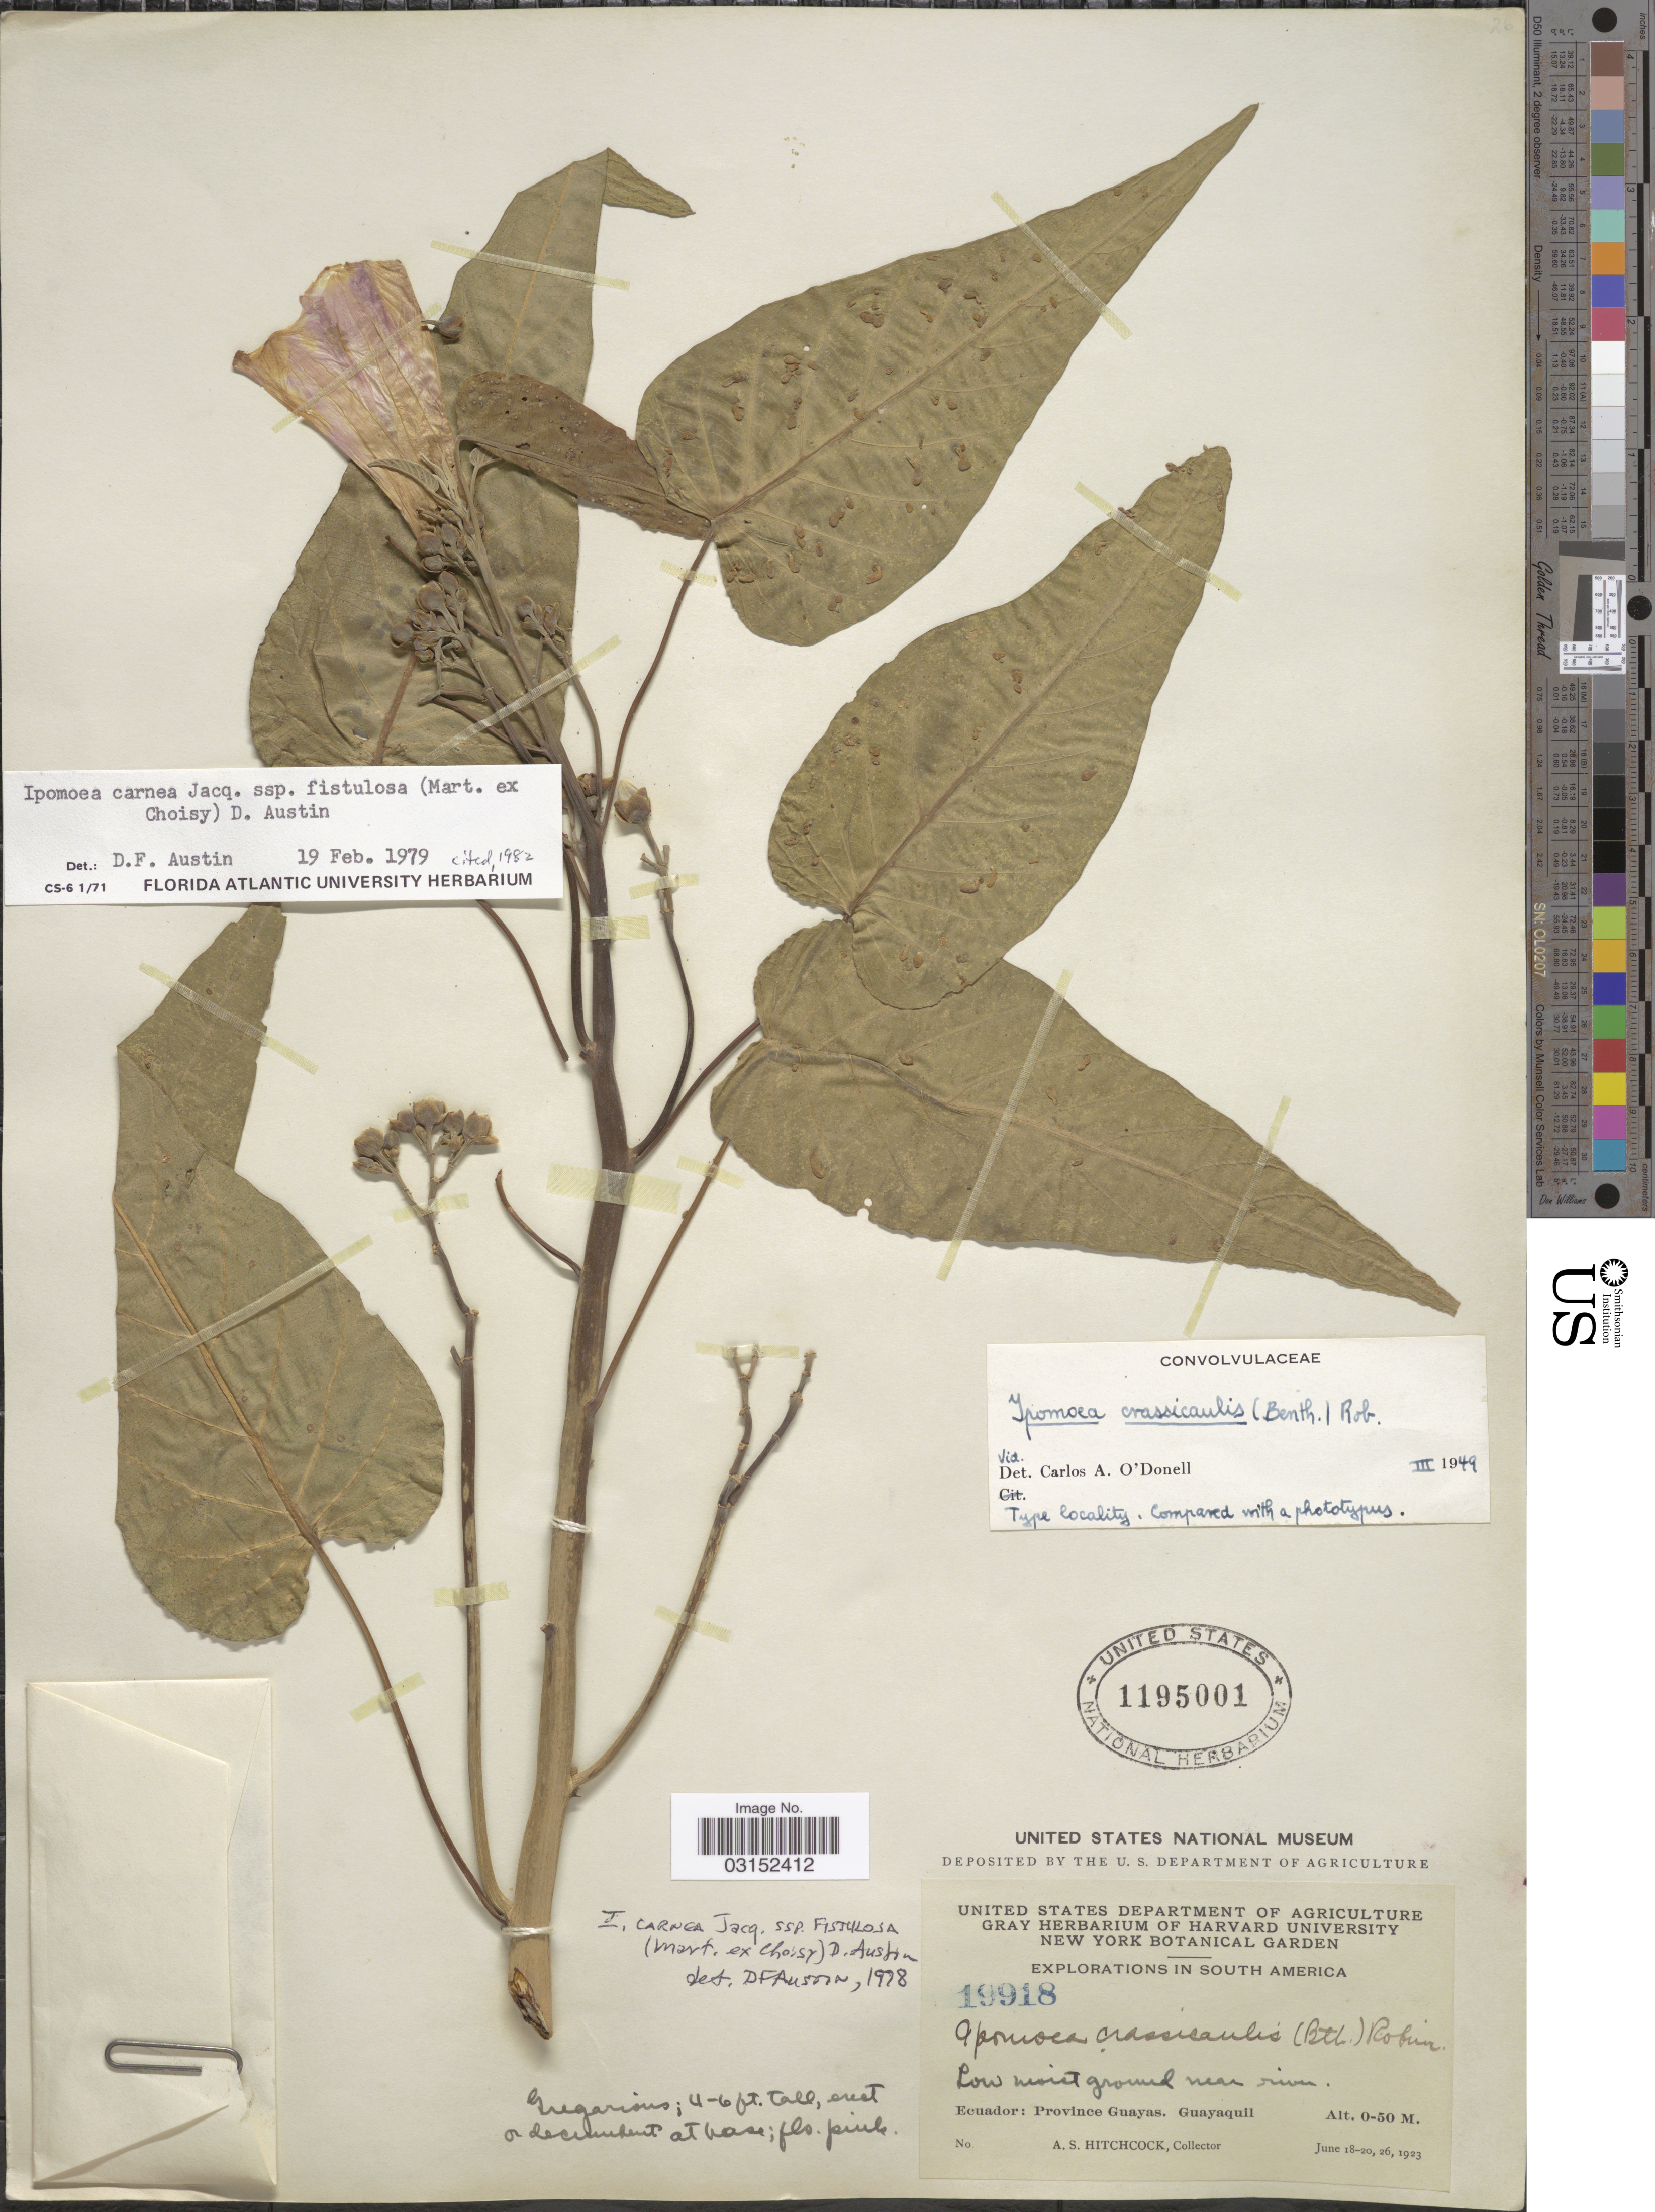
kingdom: Plantae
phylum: Tracheophyta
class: Magnoliopsida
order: Solanales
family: Convolvulaceae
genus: Ipomoea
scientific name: Ipomoea carnea subsp. fistulosa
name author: (Mart. ex Choisy) D.F. Austin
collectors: A. S. Hitchcock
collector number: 19918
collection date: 1923-06-18/1923-06-26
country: Ecuador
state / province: Guayas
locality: Province Guayas, Guayaquil.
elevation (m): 0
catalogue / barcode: US 1195001